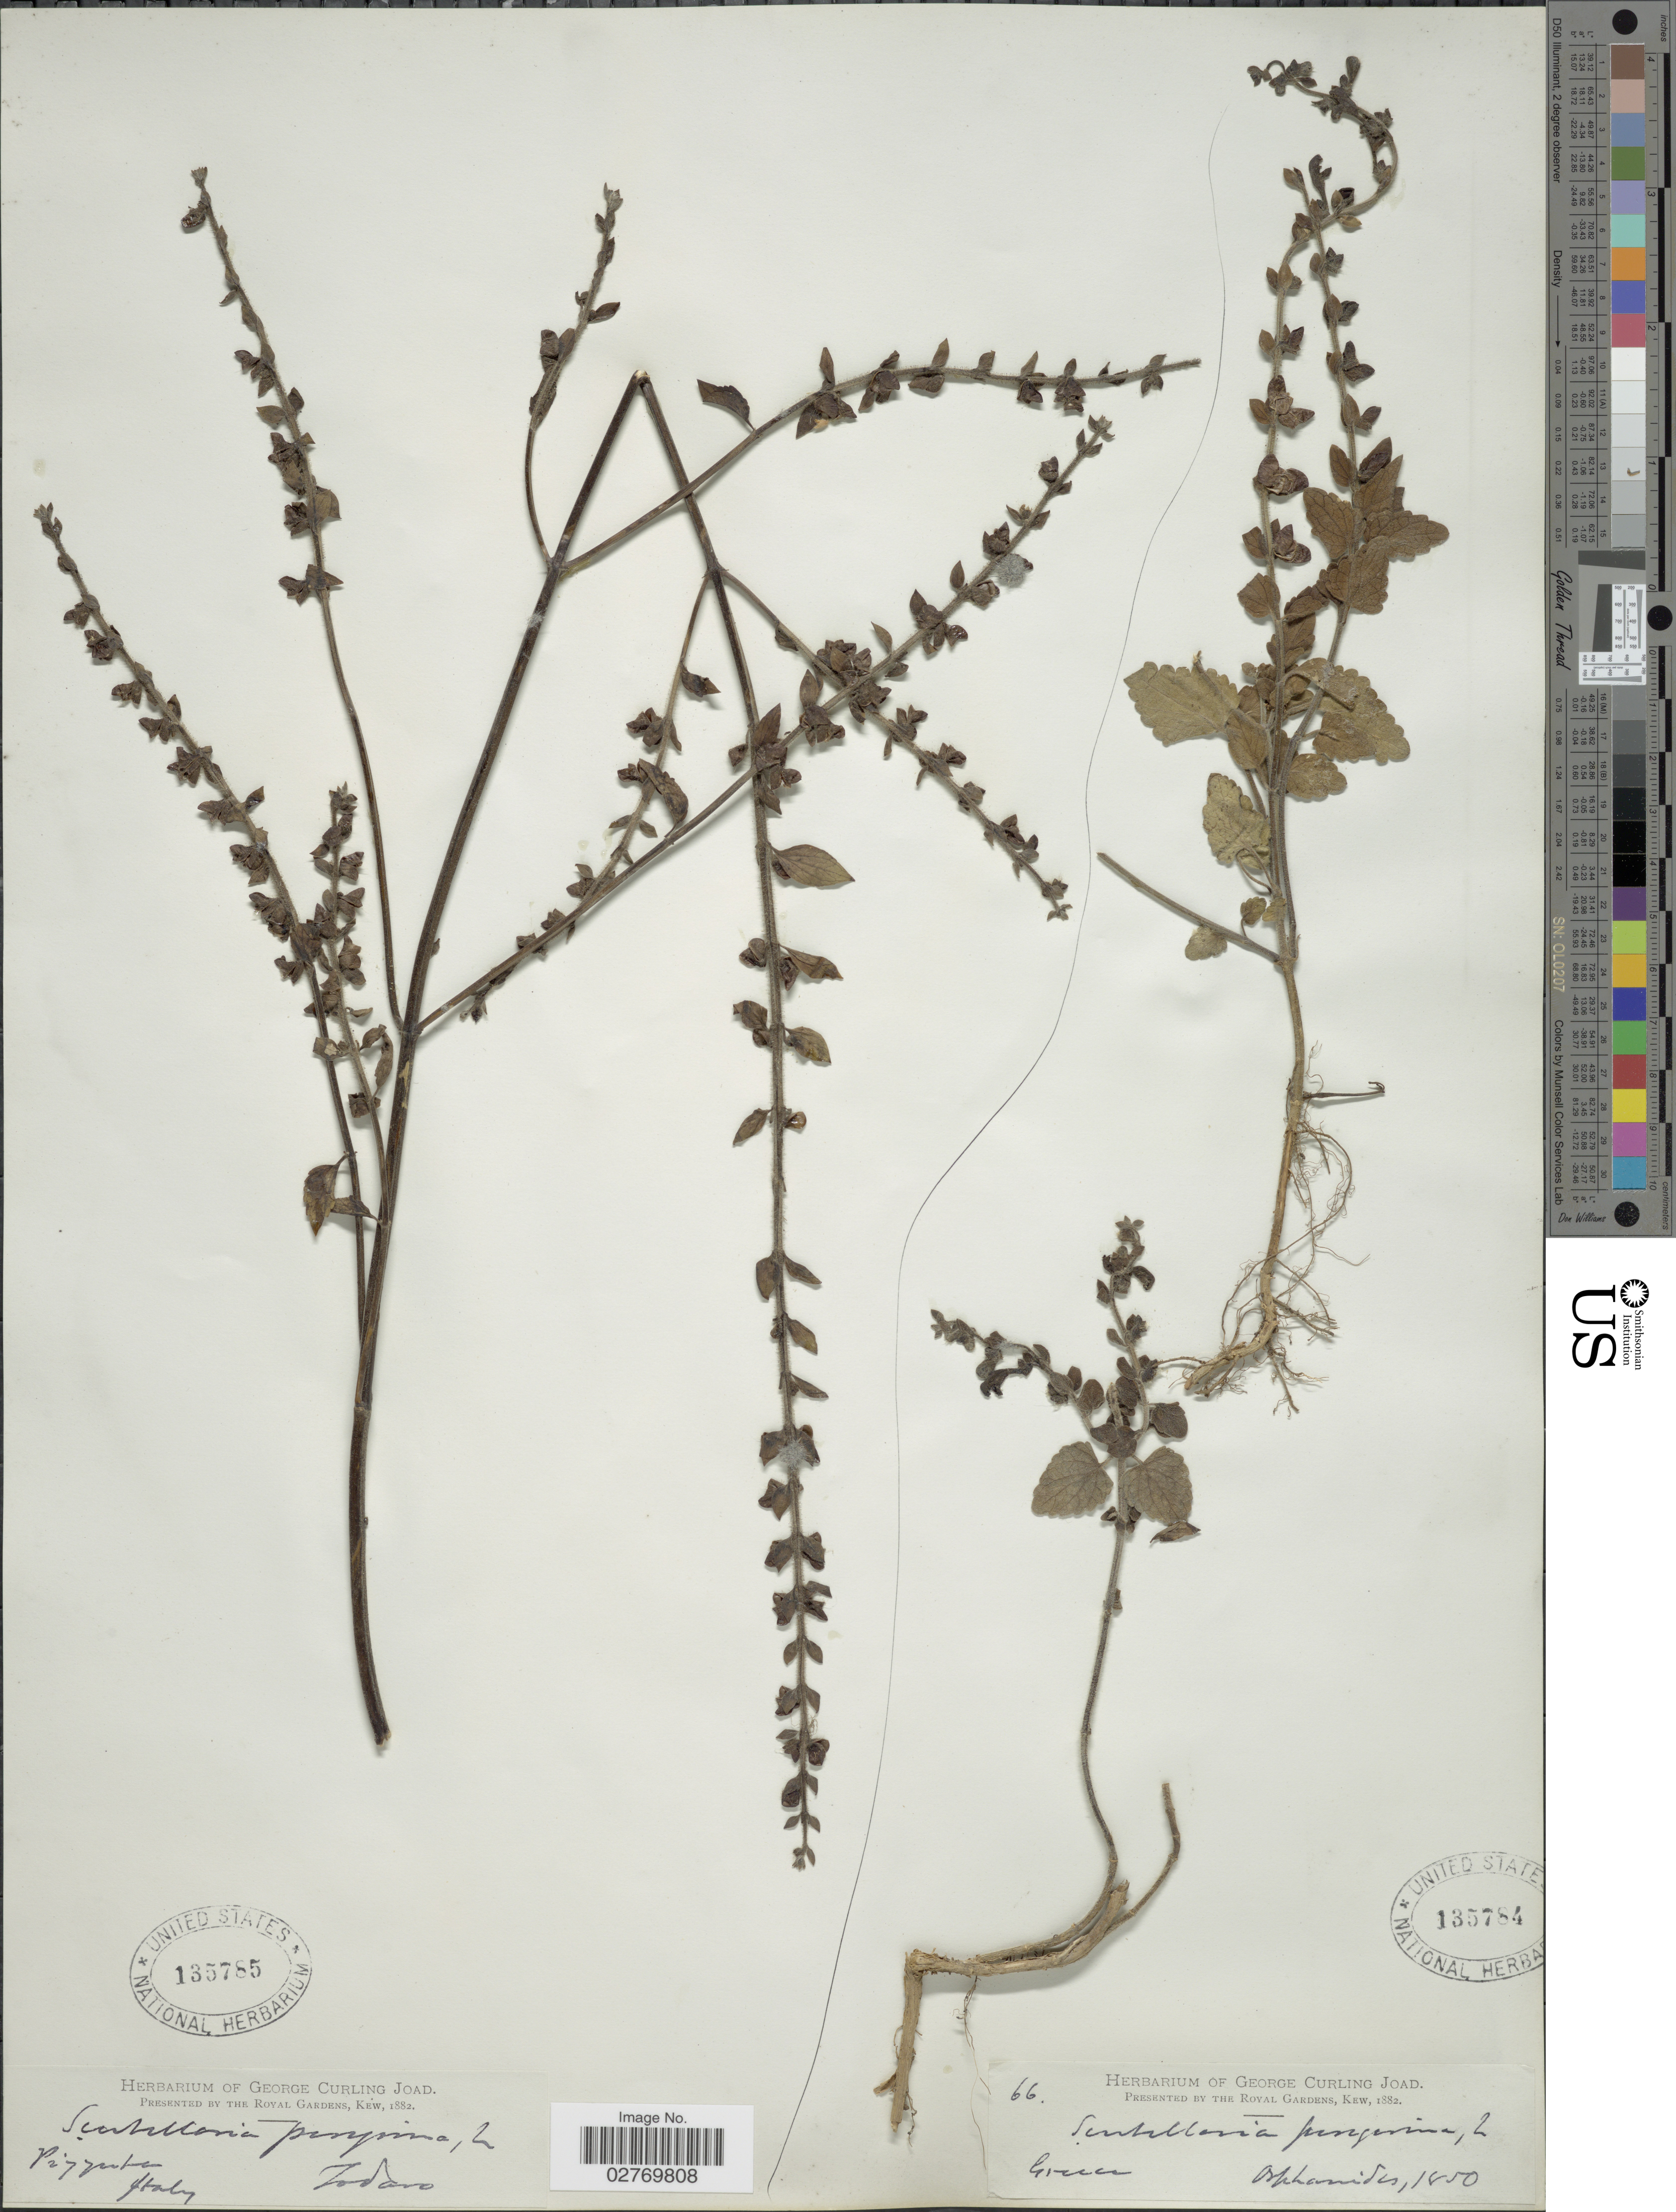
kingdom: Plantae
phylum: Tracheophyta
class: Magnoliopsida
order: Lamiales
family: Lamiaceae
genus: Scutellaria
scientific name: Scutellaria peregrina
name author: L.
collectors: T. G. Orphanides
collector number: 66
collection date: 1850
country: Greece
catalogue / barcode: US 135784-2